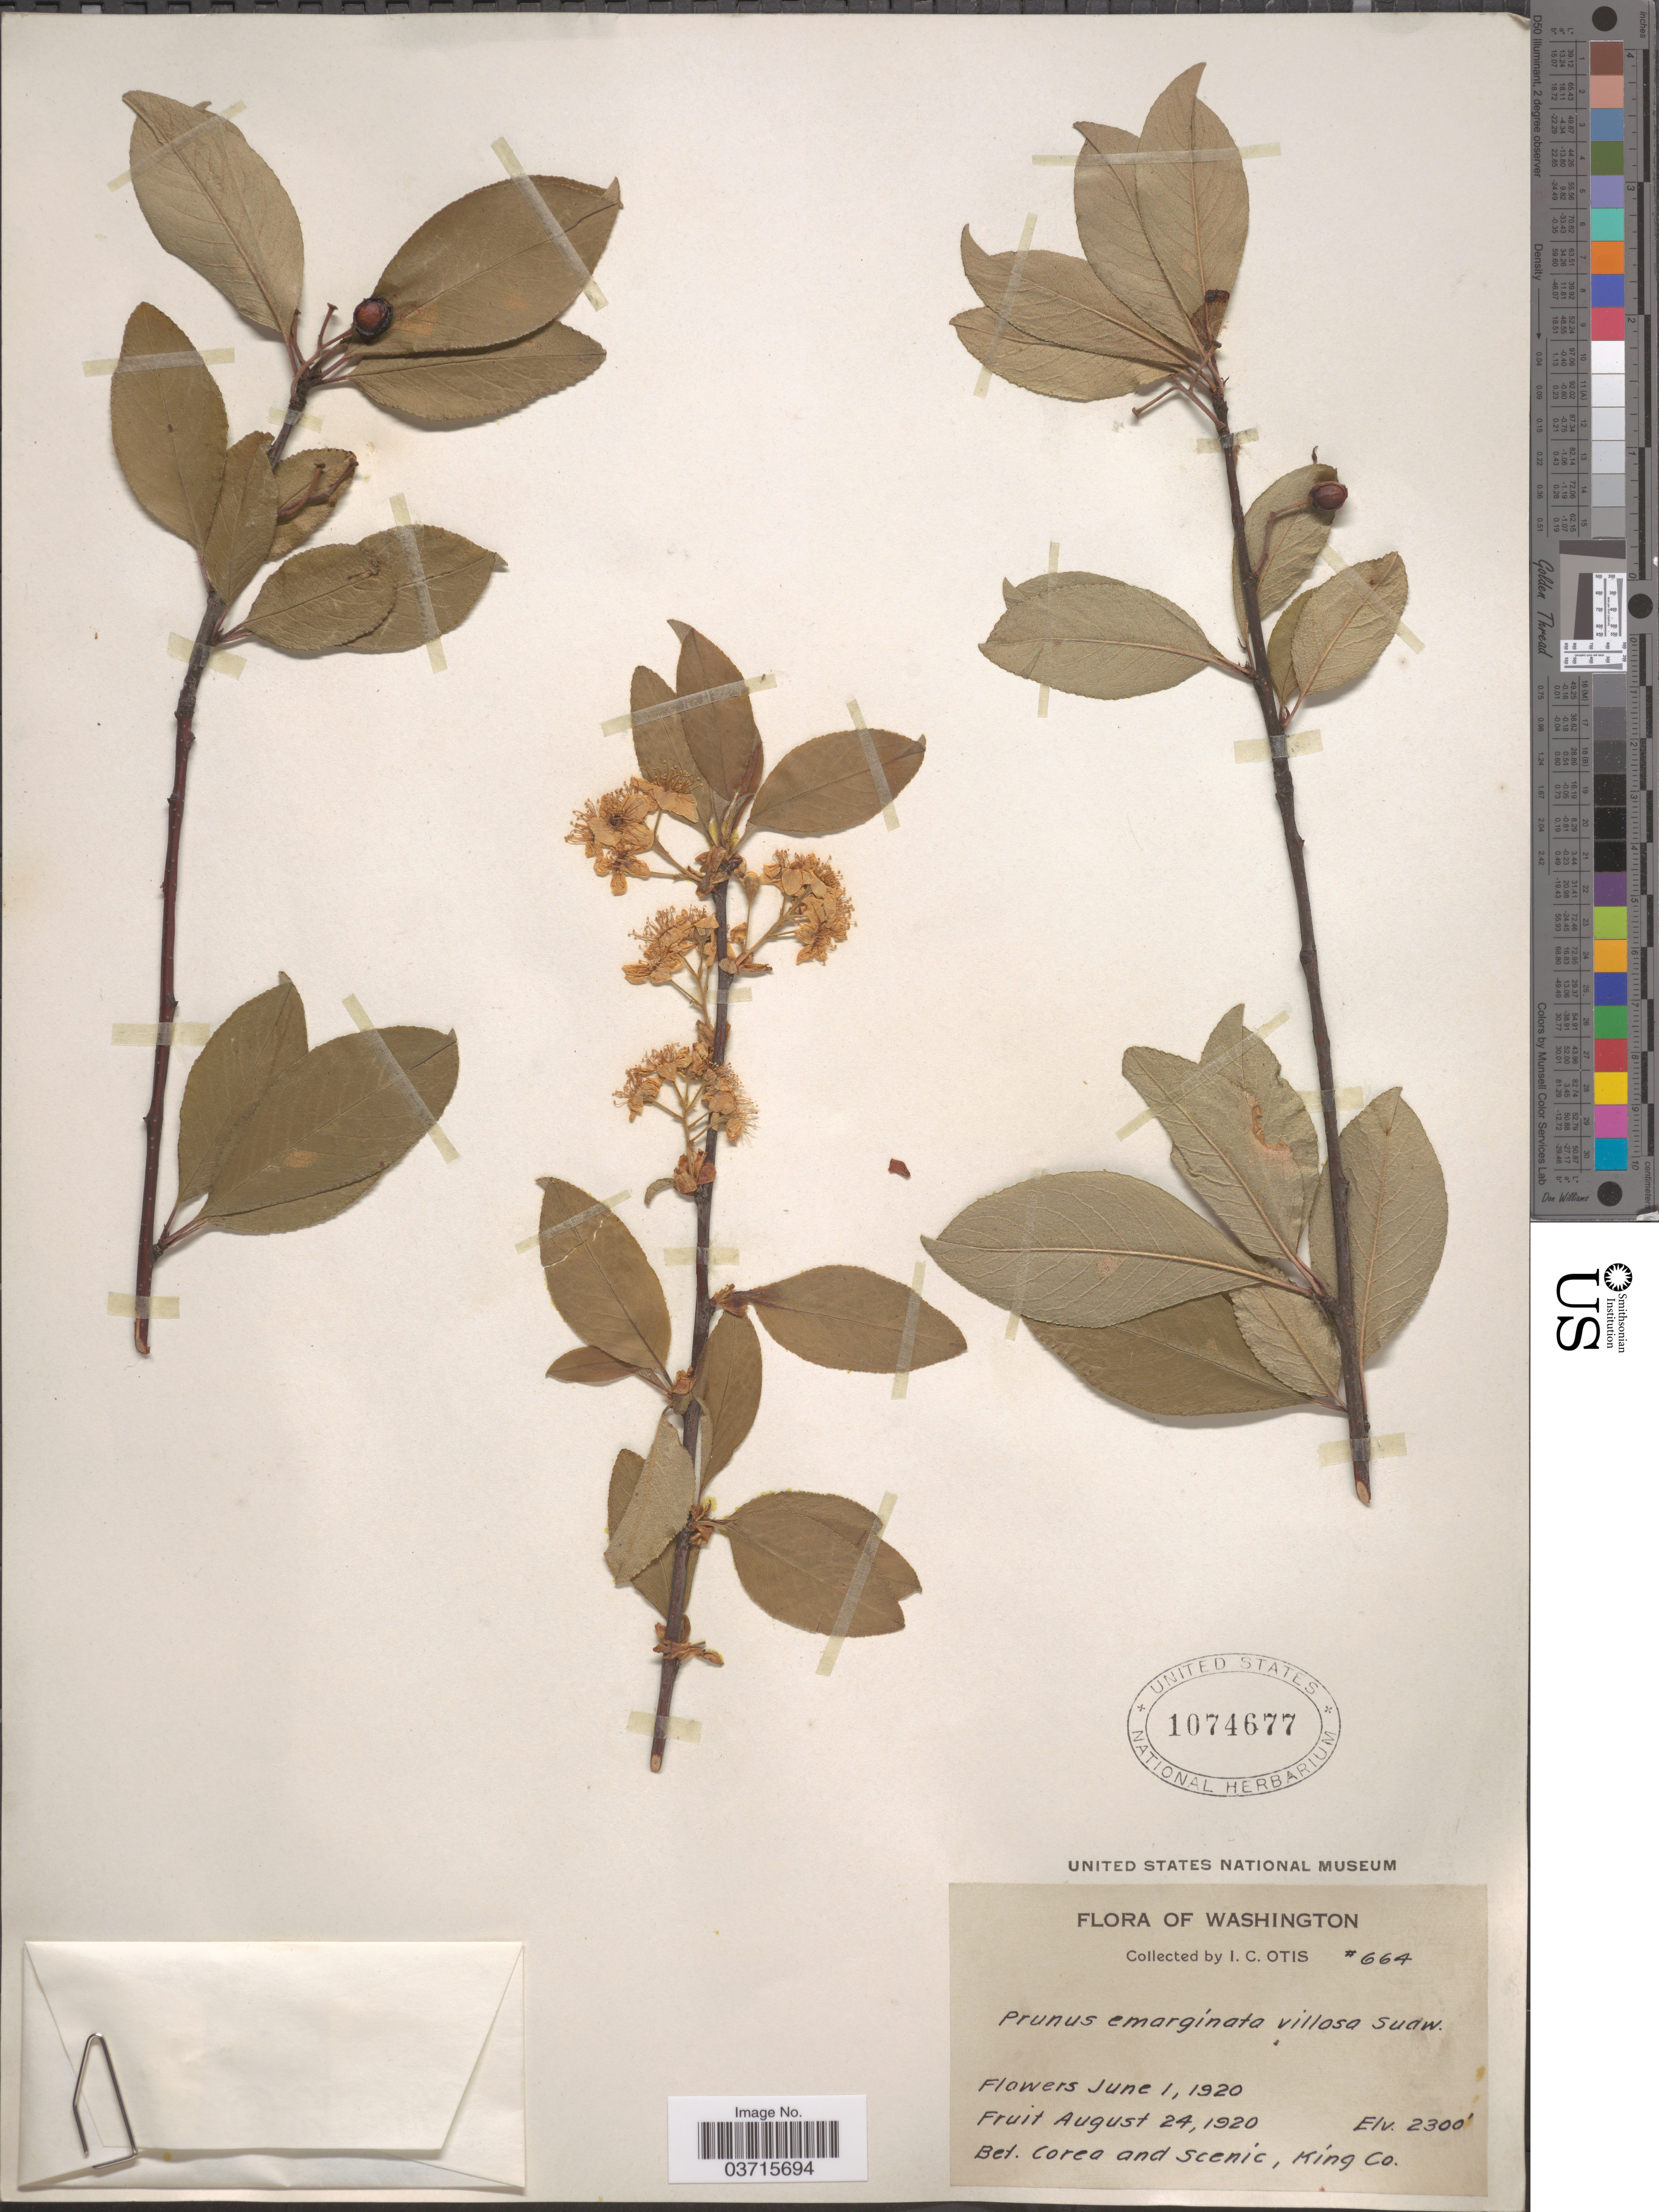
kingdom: Plantae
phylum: Tracheophyta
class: Magnoliopsida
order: Rosales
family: Rosaceae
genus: Prunus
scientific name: Prunus emarginata var. villosa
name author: Sudw.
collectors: I. C. Otis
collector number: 664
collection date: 1920-06-01/1920-08-24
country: United States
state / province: Washington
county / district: King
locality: Bet. Corea and Scenic, King Co.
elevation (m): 701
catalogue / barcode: US 1074677